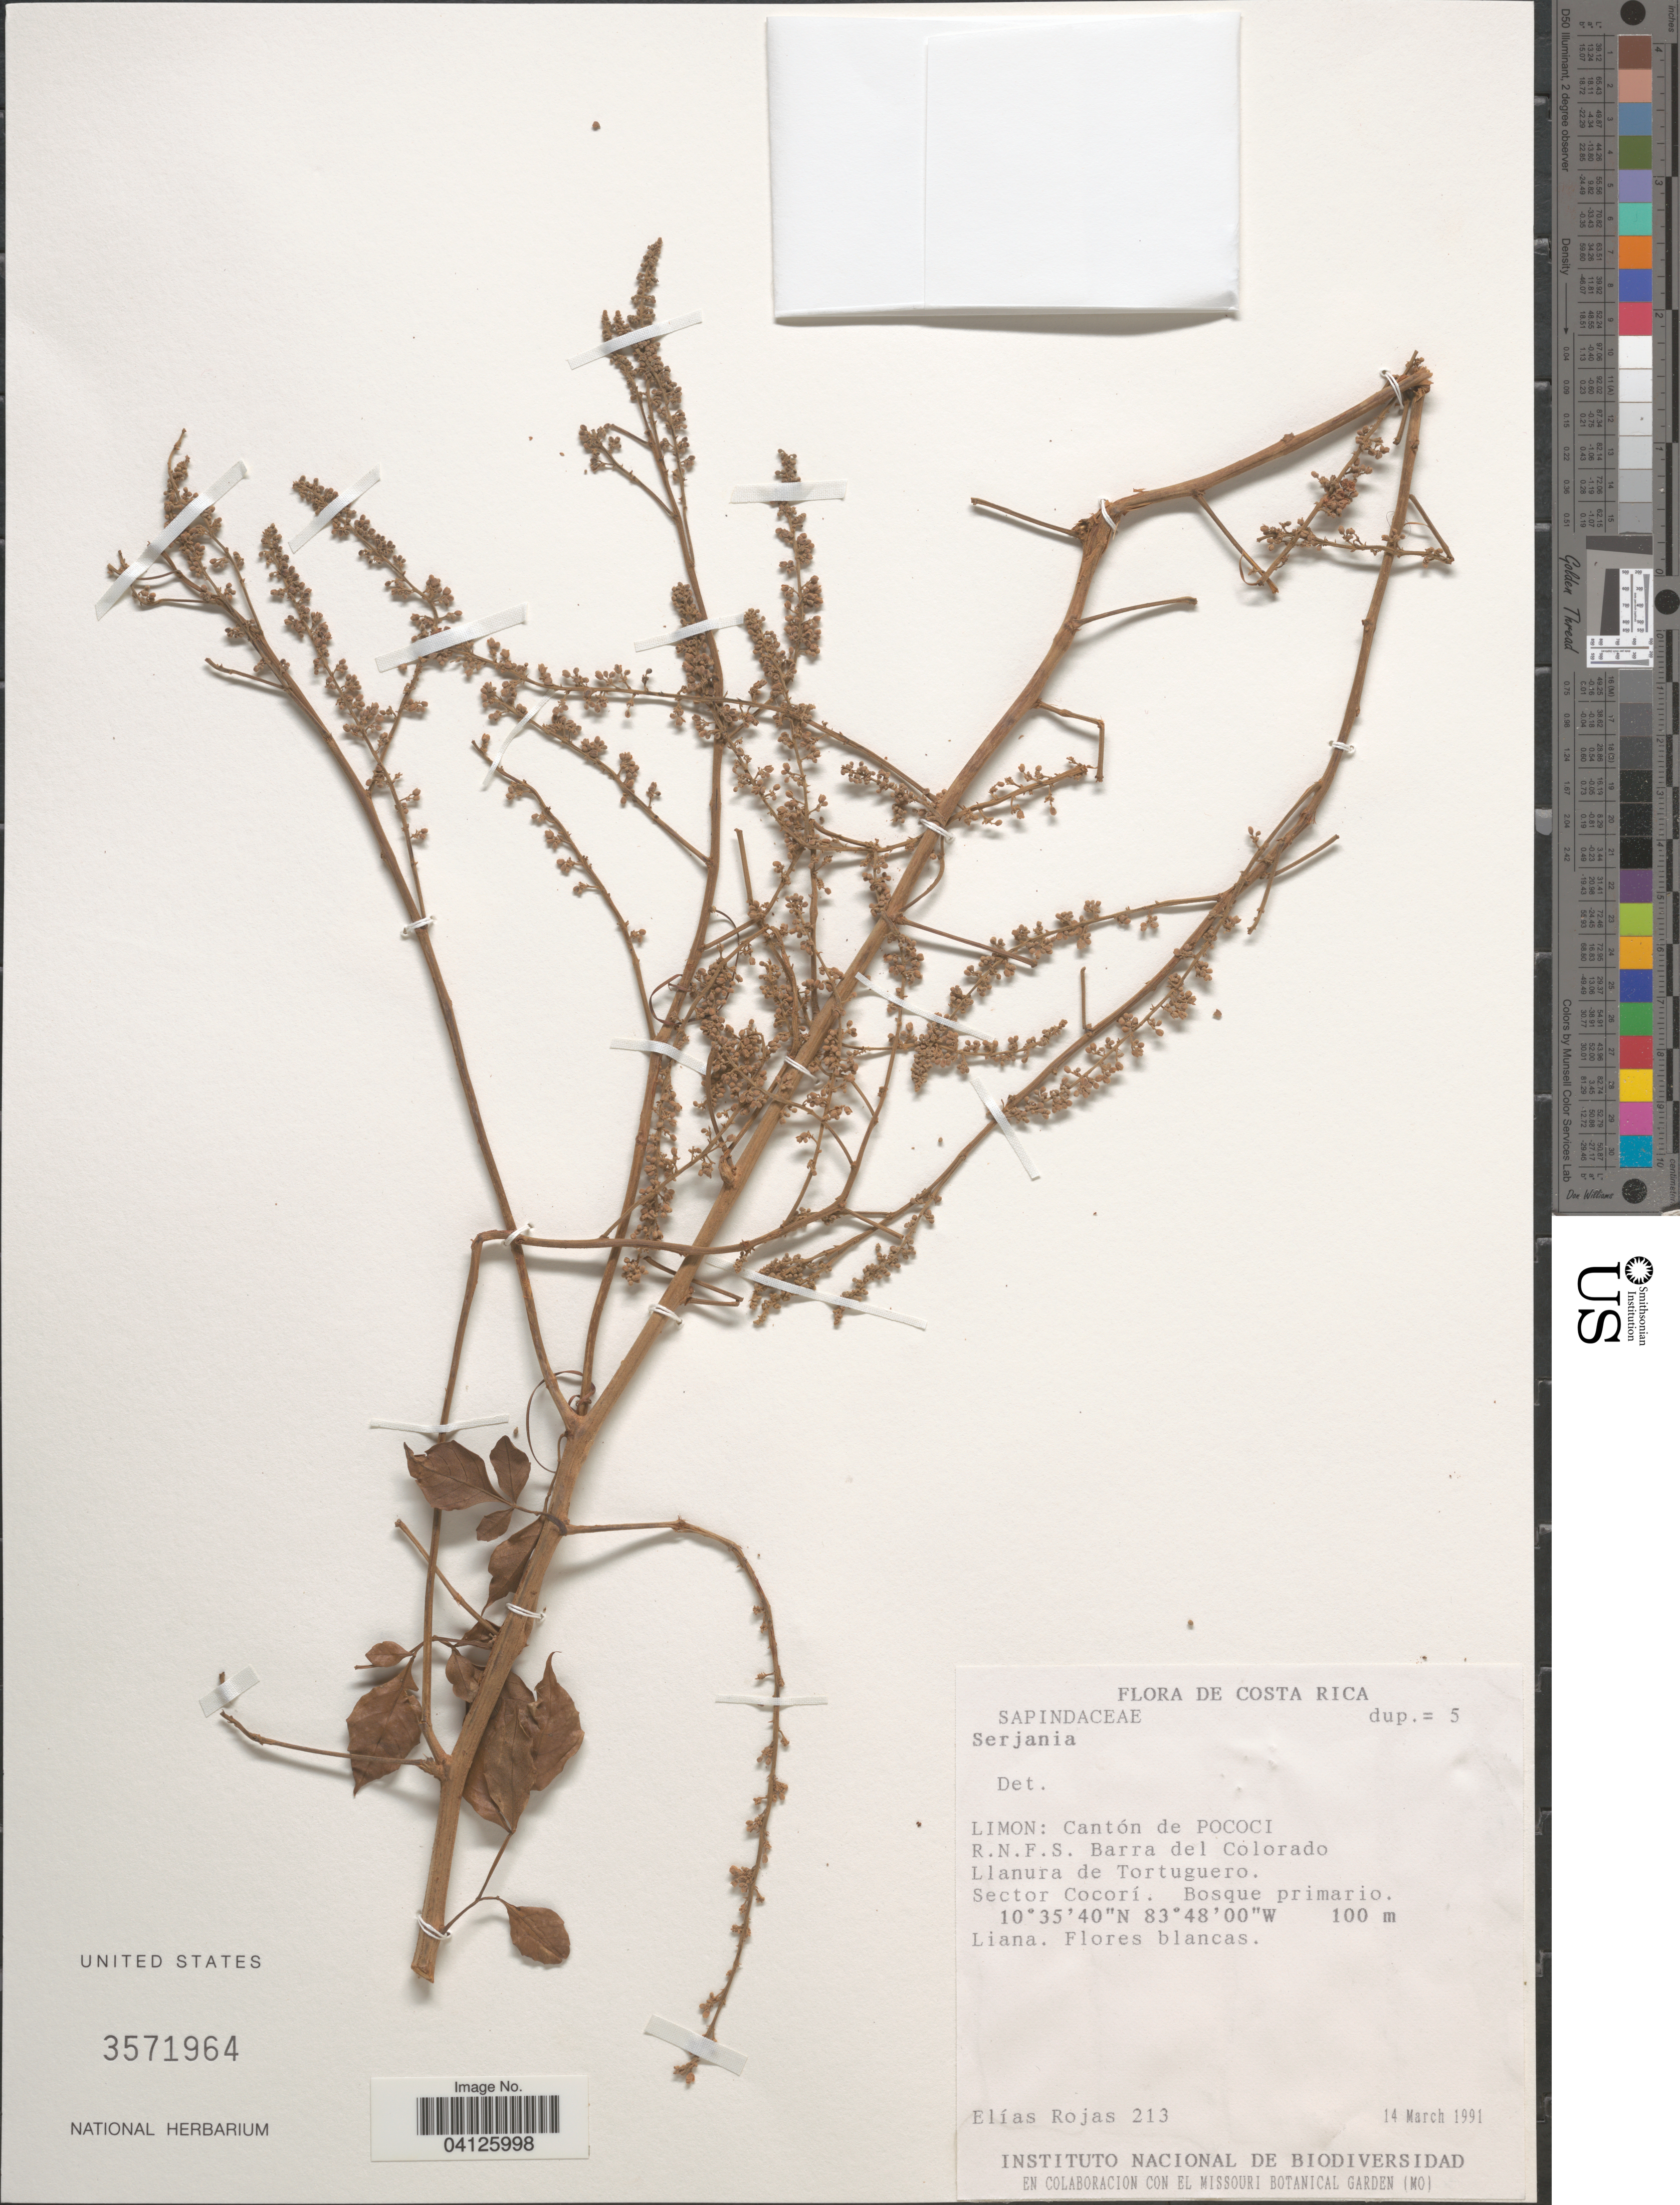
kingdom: Plantae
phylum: Tracheophyta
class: Magnoliopsida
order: Sapindales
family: Sapindaceae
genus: Serjania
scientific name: Serjania paniculata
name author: Kunth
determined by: Acevedo-Rodriguez, P., (US), Smithsonian Institution - National Museum of Natural History (UNITED STATES)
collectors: E. Rojas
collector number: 213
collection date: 1991-03-14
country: Costa Rica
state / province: Limón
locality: Cantón de Pococi. R.N.F.S. Barra del Colorado. Llanura de Tortuguero. Sector Cocorí.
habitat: Bosque primario.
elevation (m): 100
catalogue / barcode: US 3571964